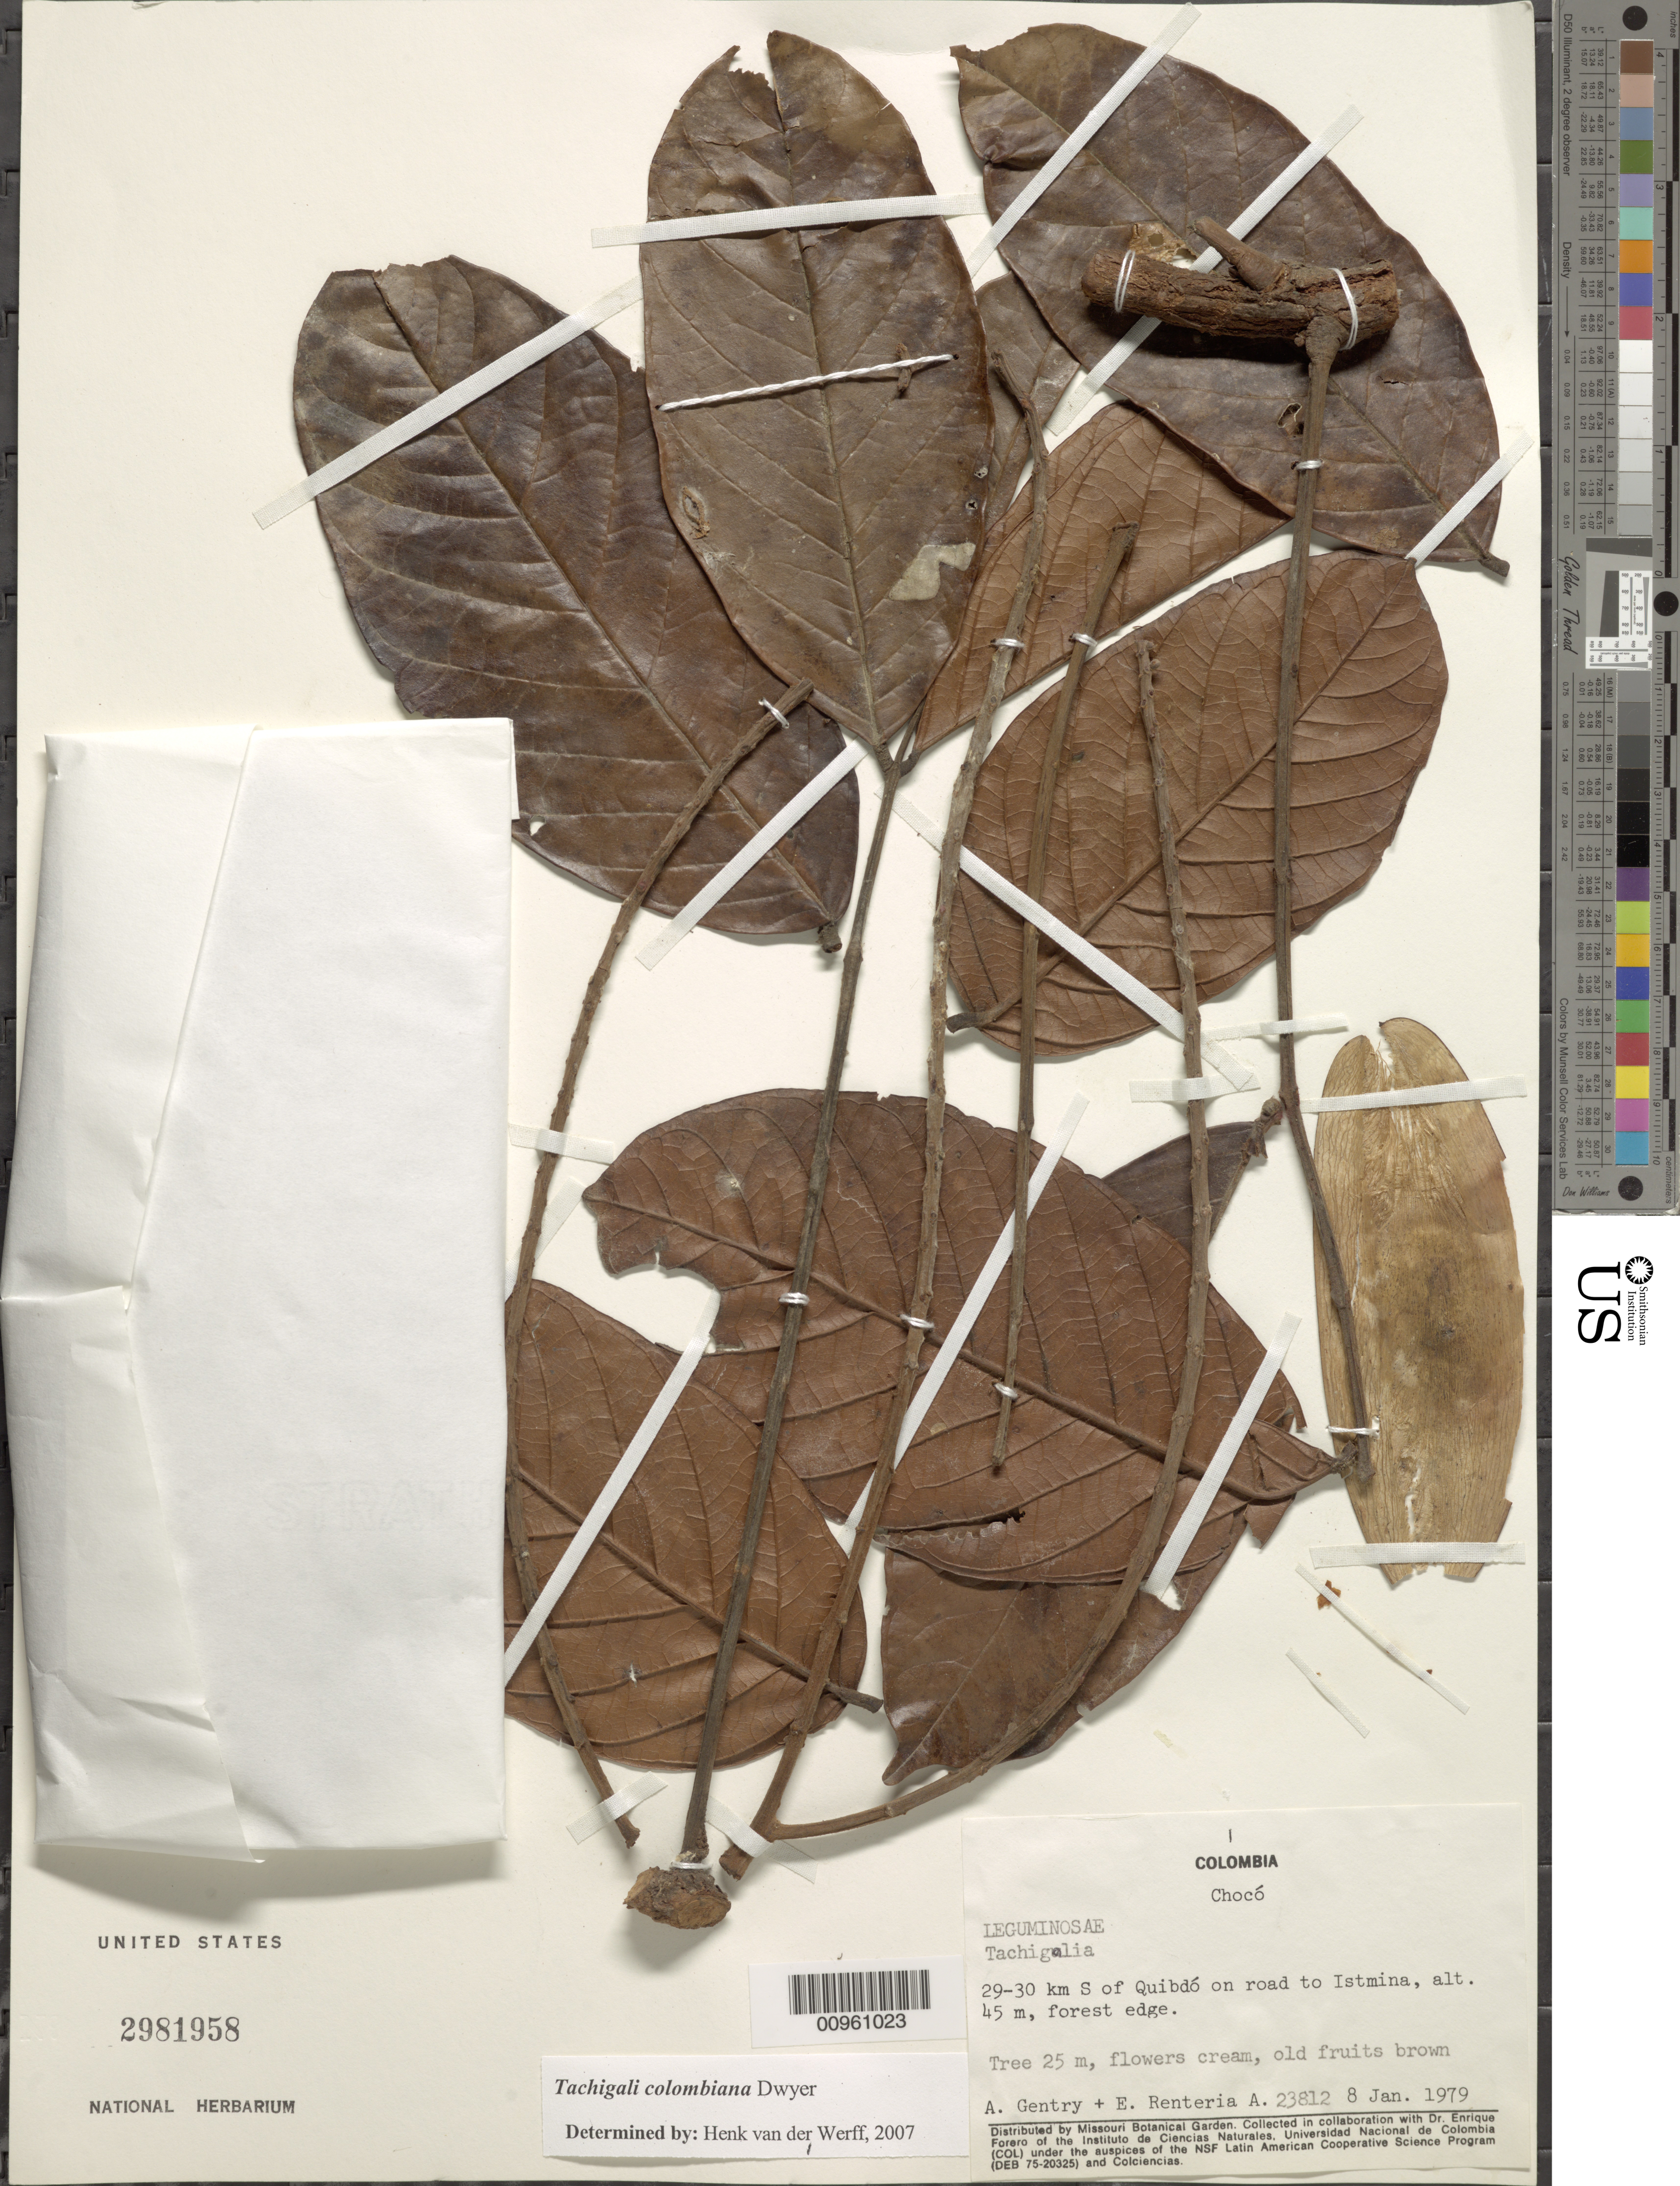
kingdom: Plantae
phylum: Tracheophyta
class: Magnoliopsida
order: Fabales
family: Fabaceae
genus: Tachigali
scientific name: Tachigali colombiana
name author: Dwyer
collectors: A. H. Gentry & E. Renteria A.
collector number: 23812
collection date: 1979-01-08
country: Colombia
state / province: Chocó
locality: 29-30 km S of Quibdo on road to Istmina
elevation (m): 45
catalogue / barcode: US 2981958